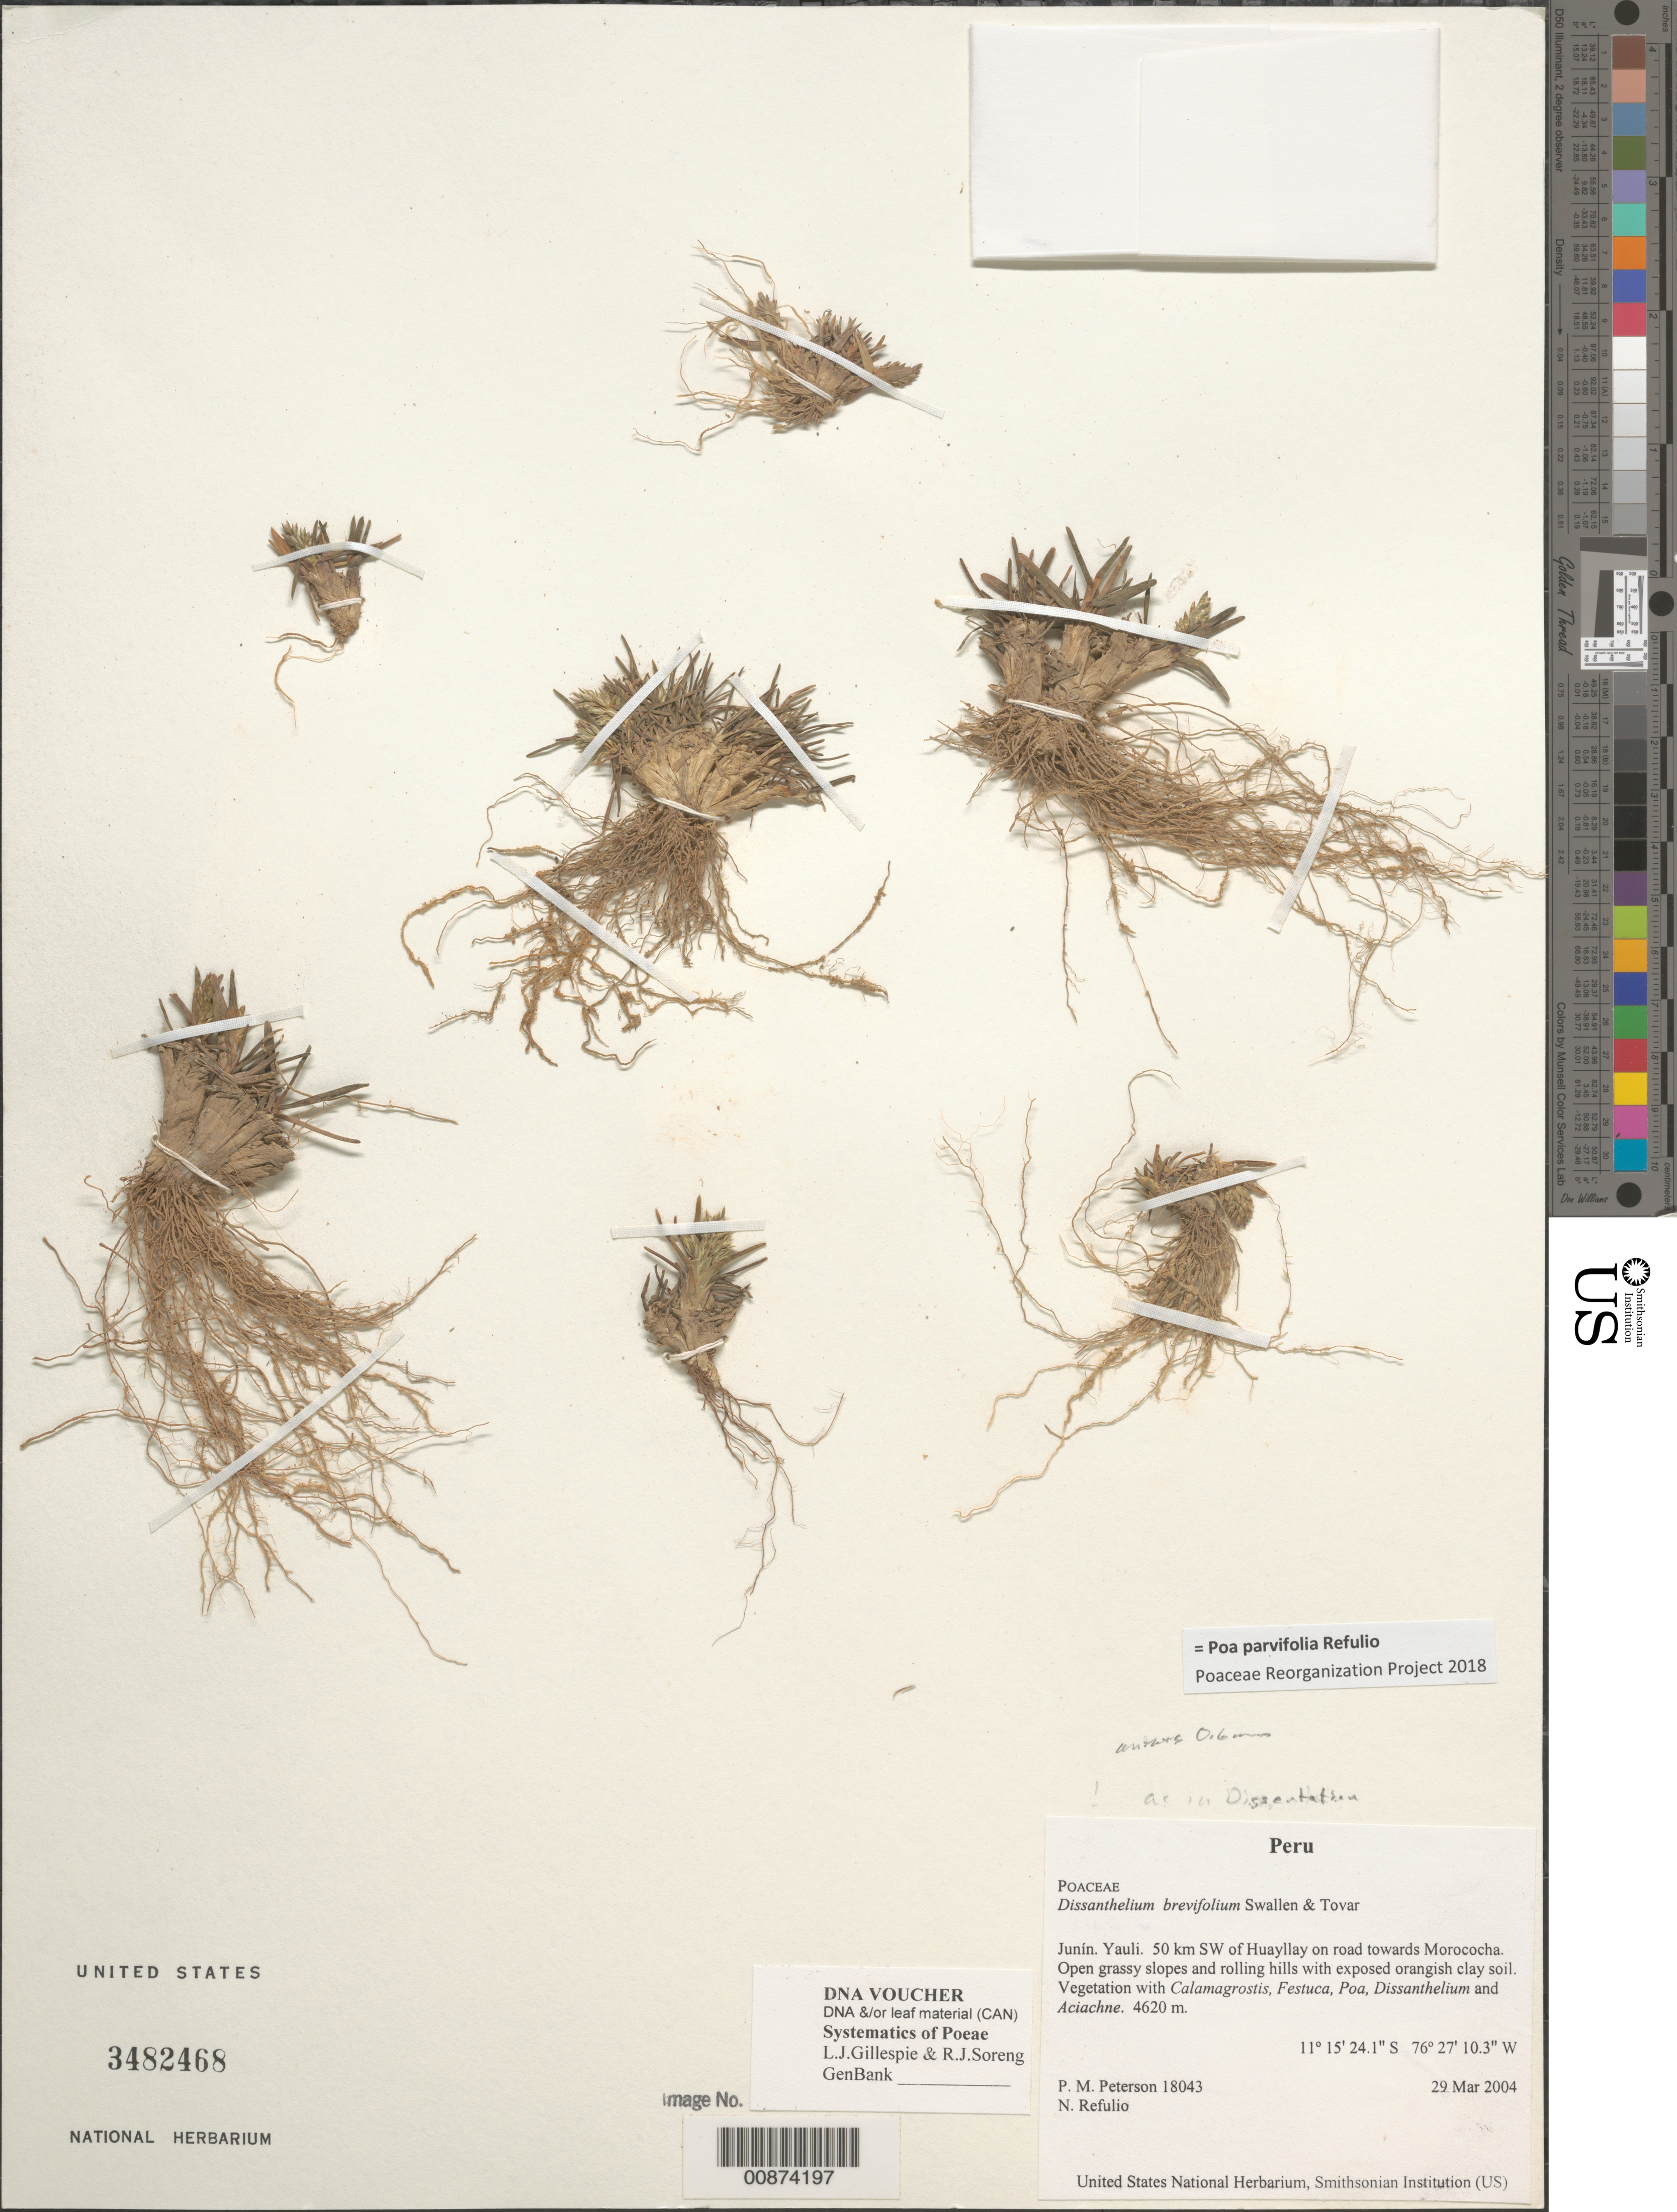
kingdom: Plantae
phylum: Tracheophyta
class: Liliopsida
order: Poales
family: Poaceae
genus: Poa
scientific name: Poa parvifolia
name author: Refulio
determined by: Poaceae Reorganization Project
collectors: P. M. Peterson & N. Refulio-Rodríguez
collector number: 18043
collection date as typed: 29 Mar 2004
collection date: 2004-03-29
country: Peru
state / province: Junín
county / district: Yauli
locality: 50 km SW of Huayllay on road towards Morococha. Open grassy slopes and rolling hills with exposed orangish clay soil. Vegetation with Calamagrostis, Festuca, Poa, Dissanthelium and Aciachne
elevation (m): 4620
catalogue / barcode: US 3482468